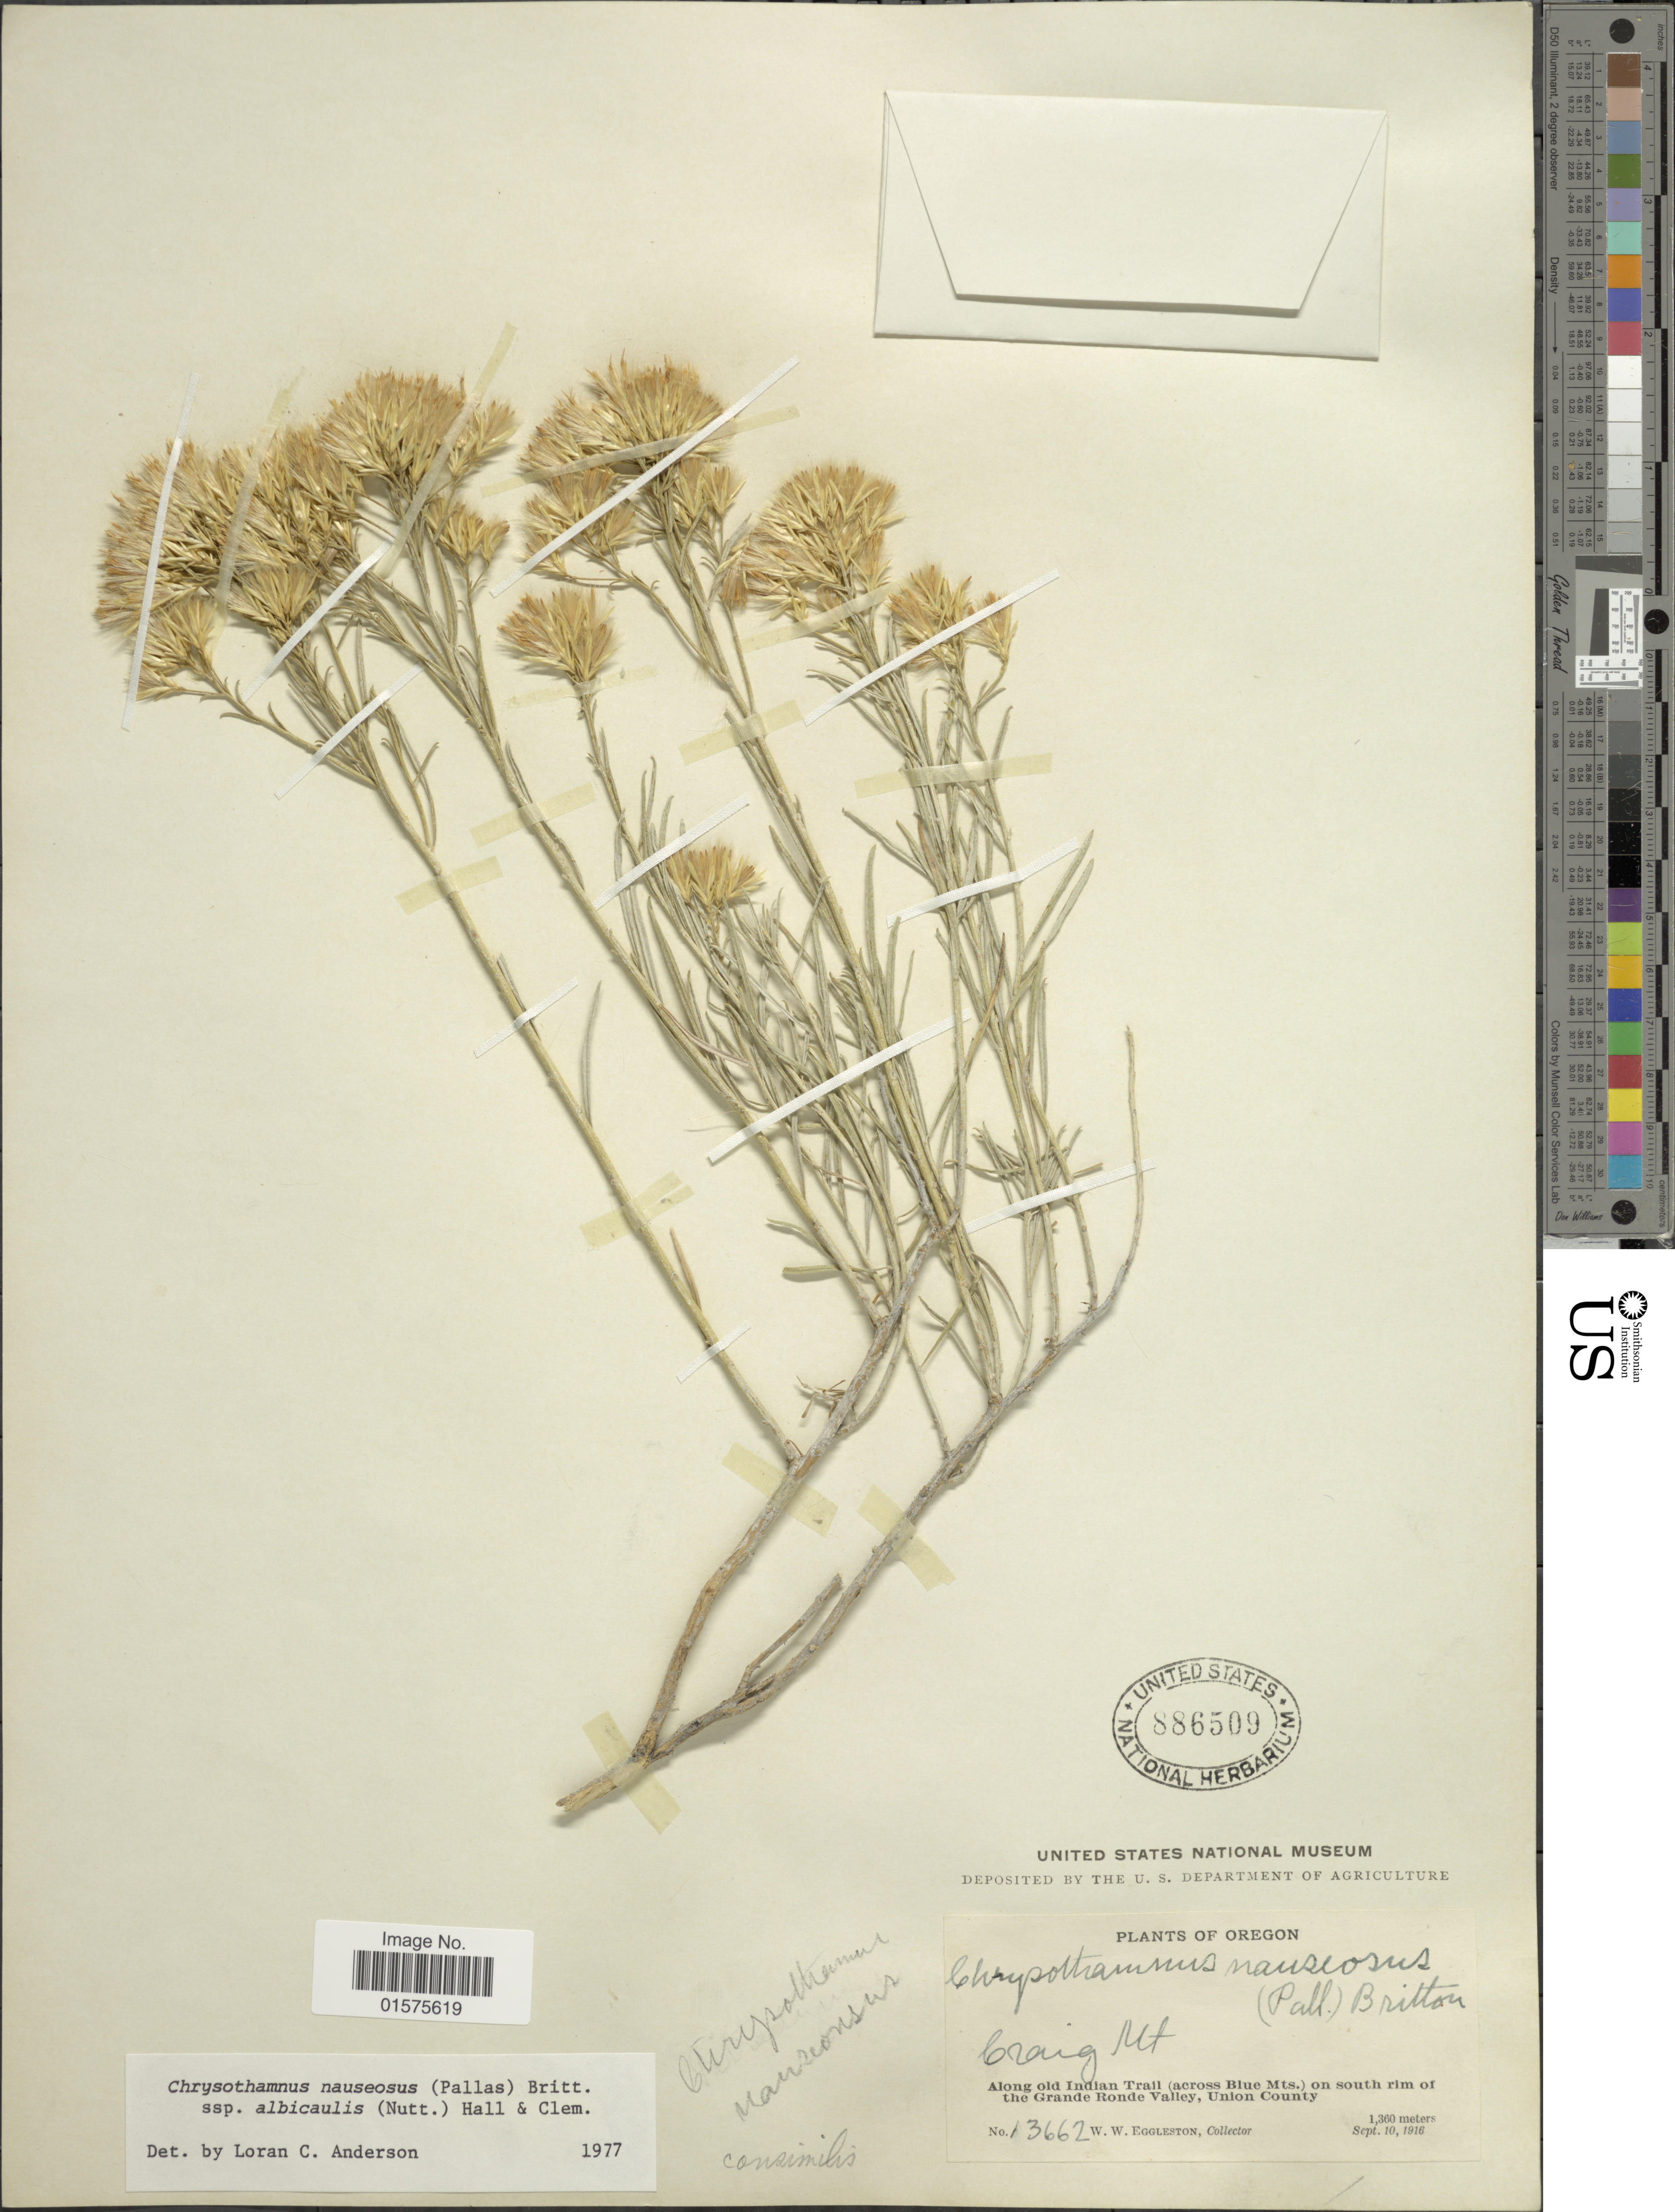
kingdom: Plantae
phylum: Tracheophyta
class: Magnoliopsida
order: Asterales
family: Asteraceae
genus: Ericameria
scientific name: Ericameria nauseosa var. speciosa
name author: (Nutt.) G.L. Nesom & G.I. Baird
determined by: Urbatsch, Lowell E., Curator (LSU), Louisiana State University (UNITED STATES)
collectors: W. W. Eggleston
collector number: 13662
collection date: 1916-09-10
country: United States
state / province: Oregon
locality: Craig Mt. Along old Indian Trail (across Blue Mts.) on south rim of the Grande Ronde Valley, Union County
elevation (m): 1360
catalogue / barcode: US 886509